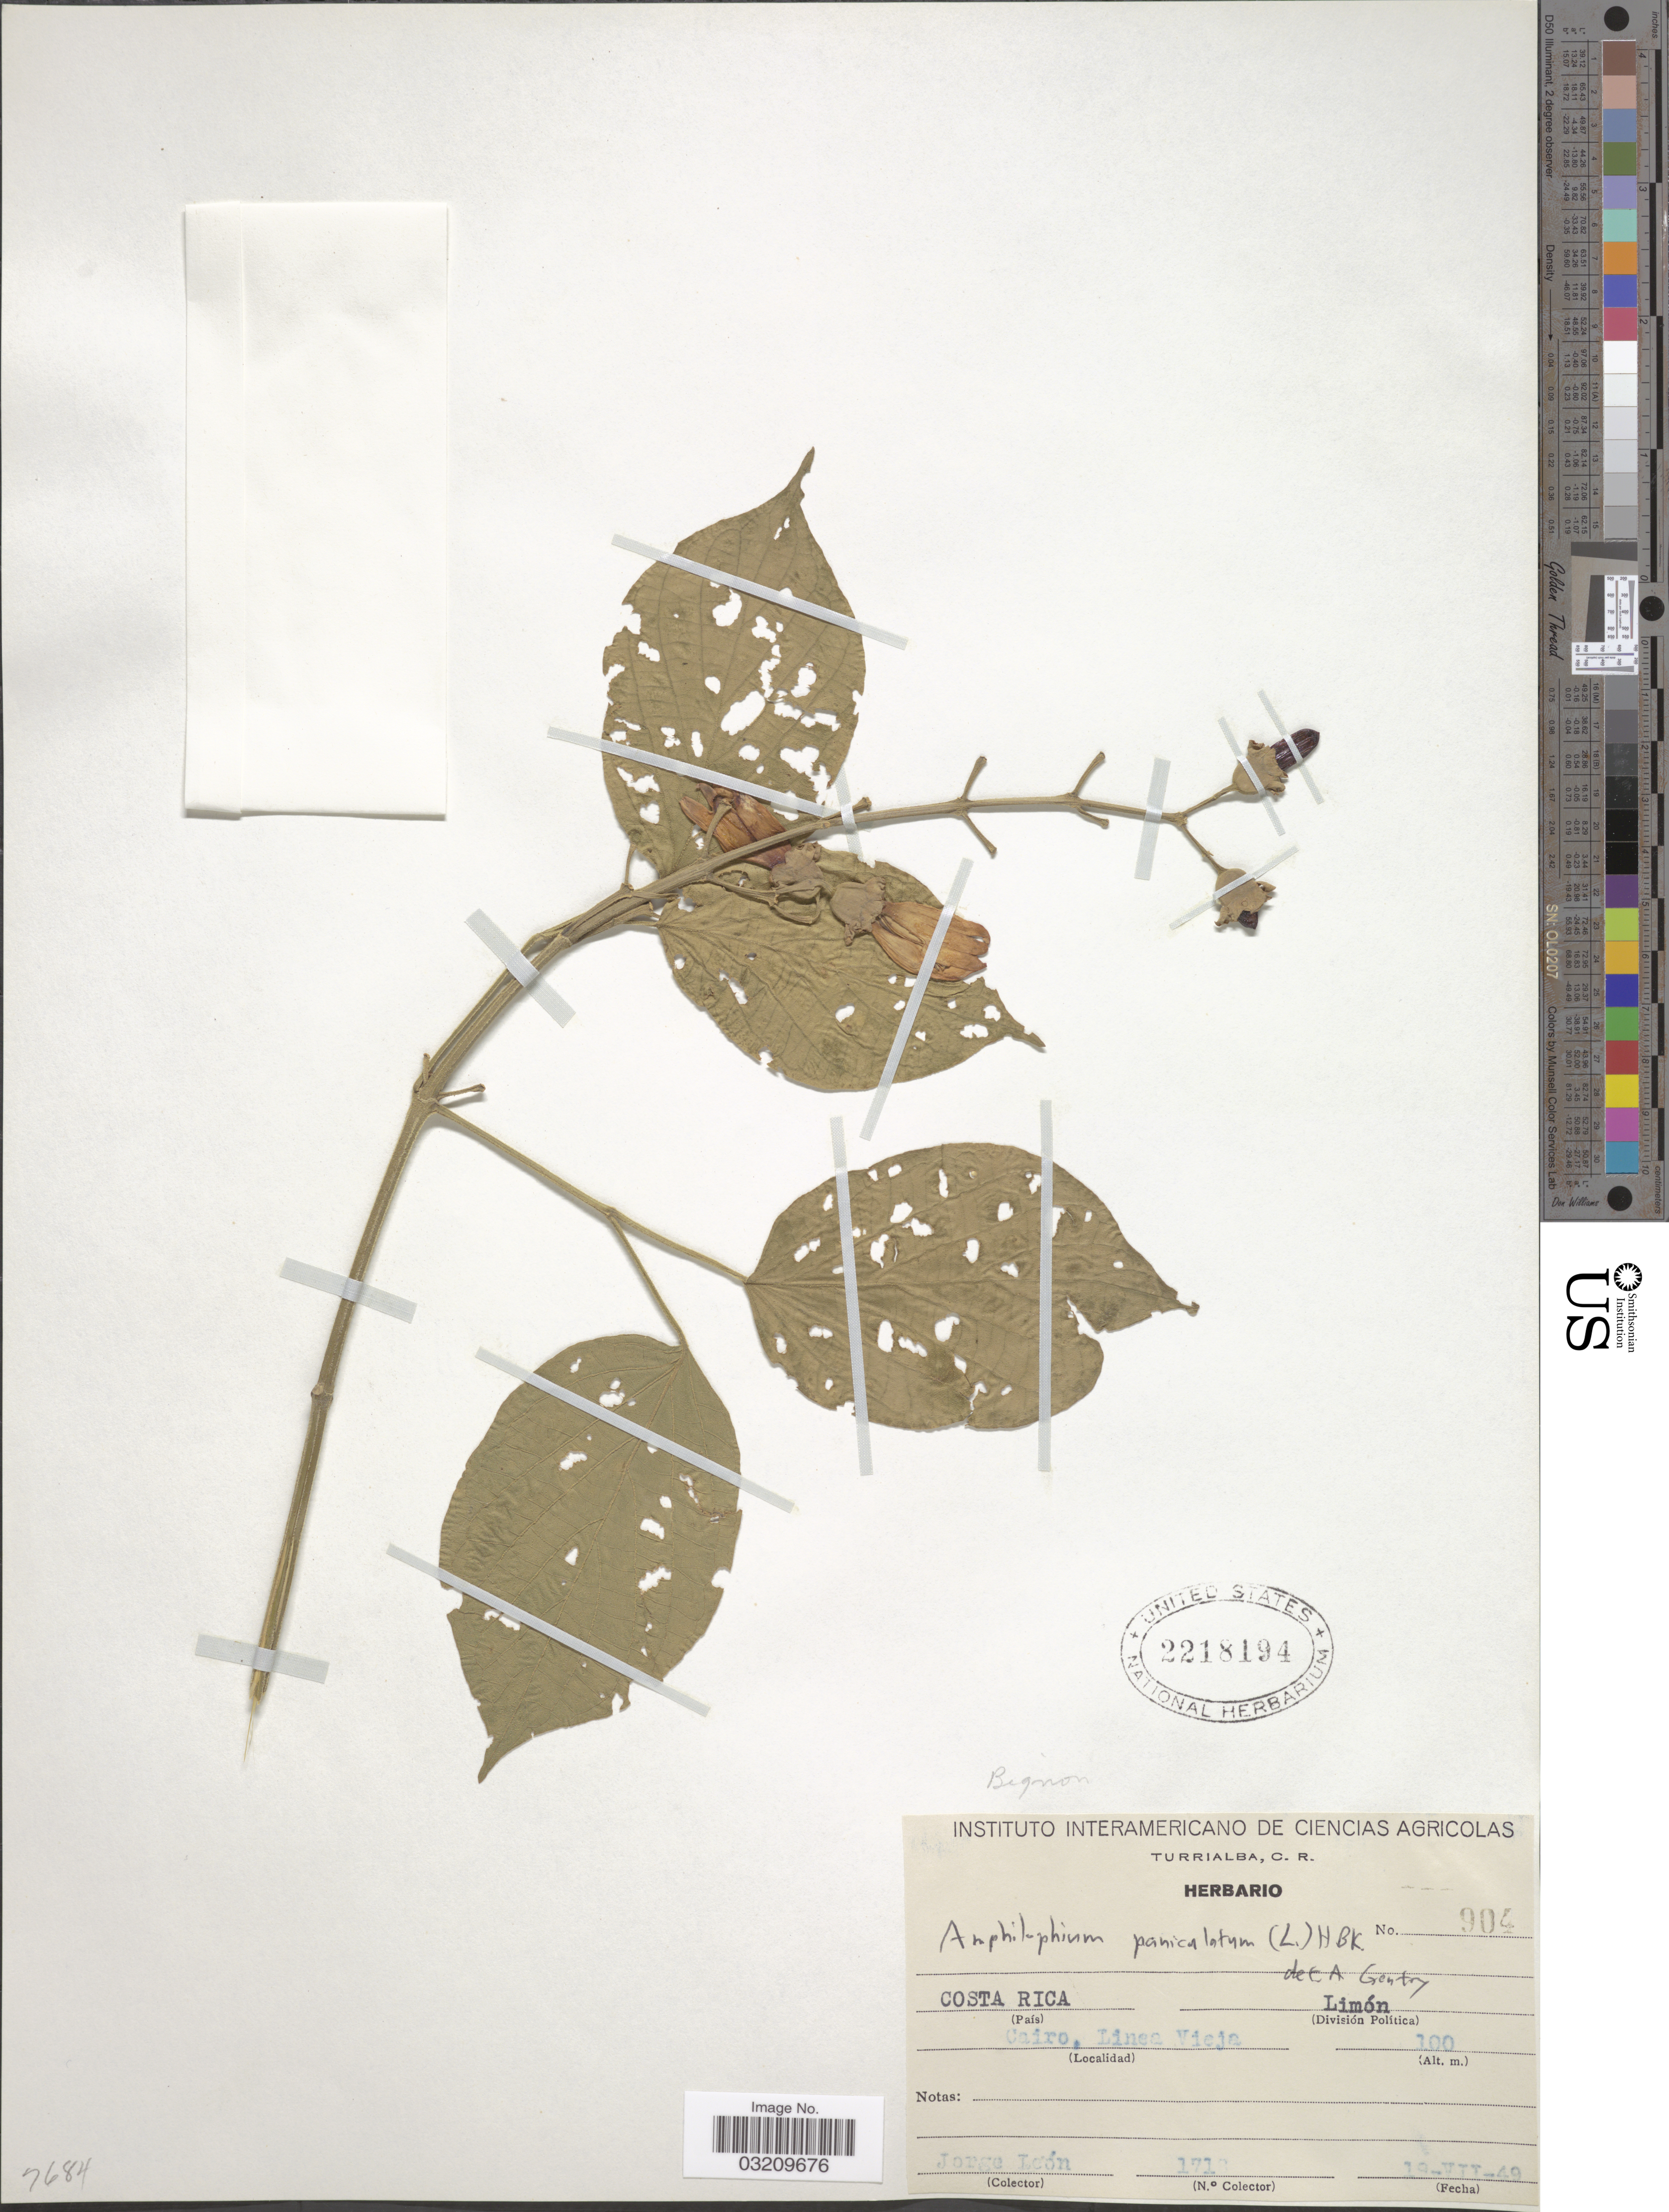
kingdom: Plantae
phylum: Tracheophyta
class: Magnoliopsida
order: Lamiales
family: Bignoniaceae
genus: Amphilophium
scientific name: Amphilophium paniculatum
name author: (L.) Kunth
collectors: J. León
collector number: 1718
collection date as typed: Transcribed d/m/y: 19/7/49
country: Costa Rica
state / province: Limón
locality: División Políticia: Limón. Cairo, Linea Vieja.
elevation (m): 100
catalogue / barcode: US 2218194